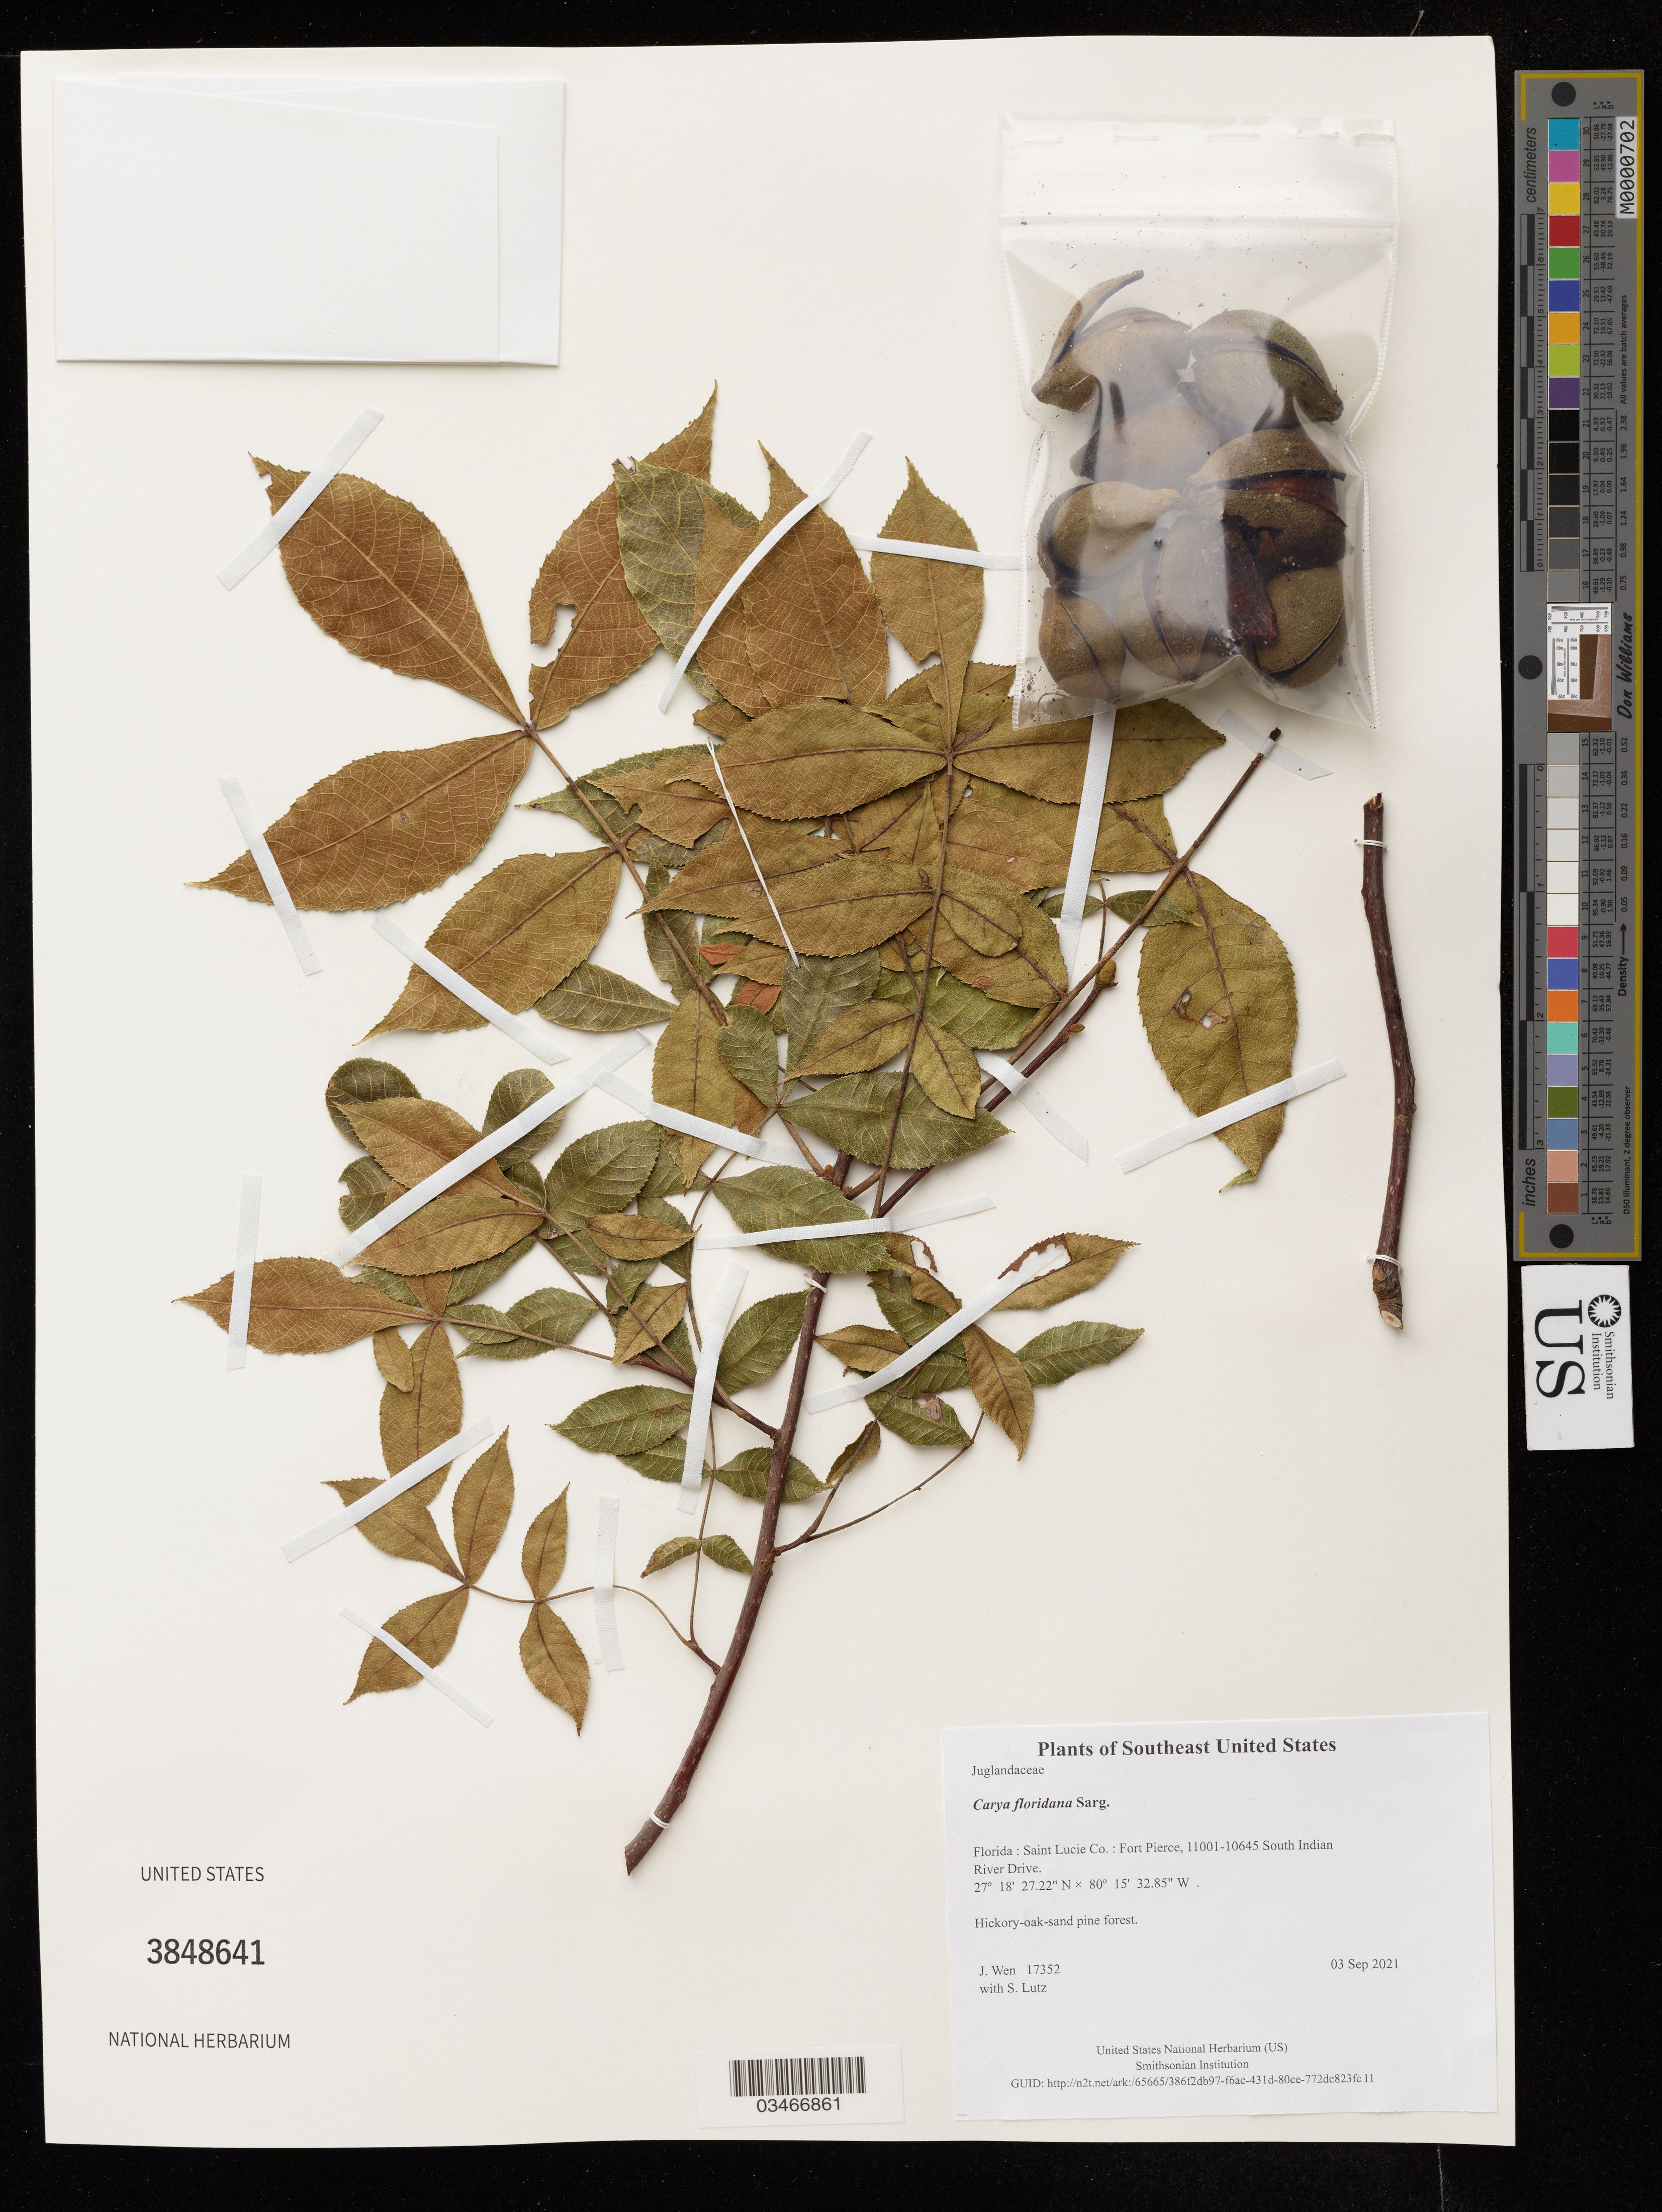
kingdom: Plantae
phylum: Tracheophyta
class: Magnoliopsida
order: Fagales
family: Juglandaceae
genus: Carya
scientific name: Carya floridana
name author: Sarg.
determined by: Wen, Jun, (BOT), Smithsonian Institution - National Museum of Natural History (UNITED STATES)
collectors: J. Wen & S. Lutz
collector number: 17352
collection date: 2021-09-03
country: United States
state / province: Florida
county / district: Saint Lucie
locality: Fort Pierce, 11001-10645 South Indian River Drive.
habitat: Hickory-oak-sand pine forest.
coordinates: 27.307561 N, 80.259126 W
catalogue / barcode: US 3848641